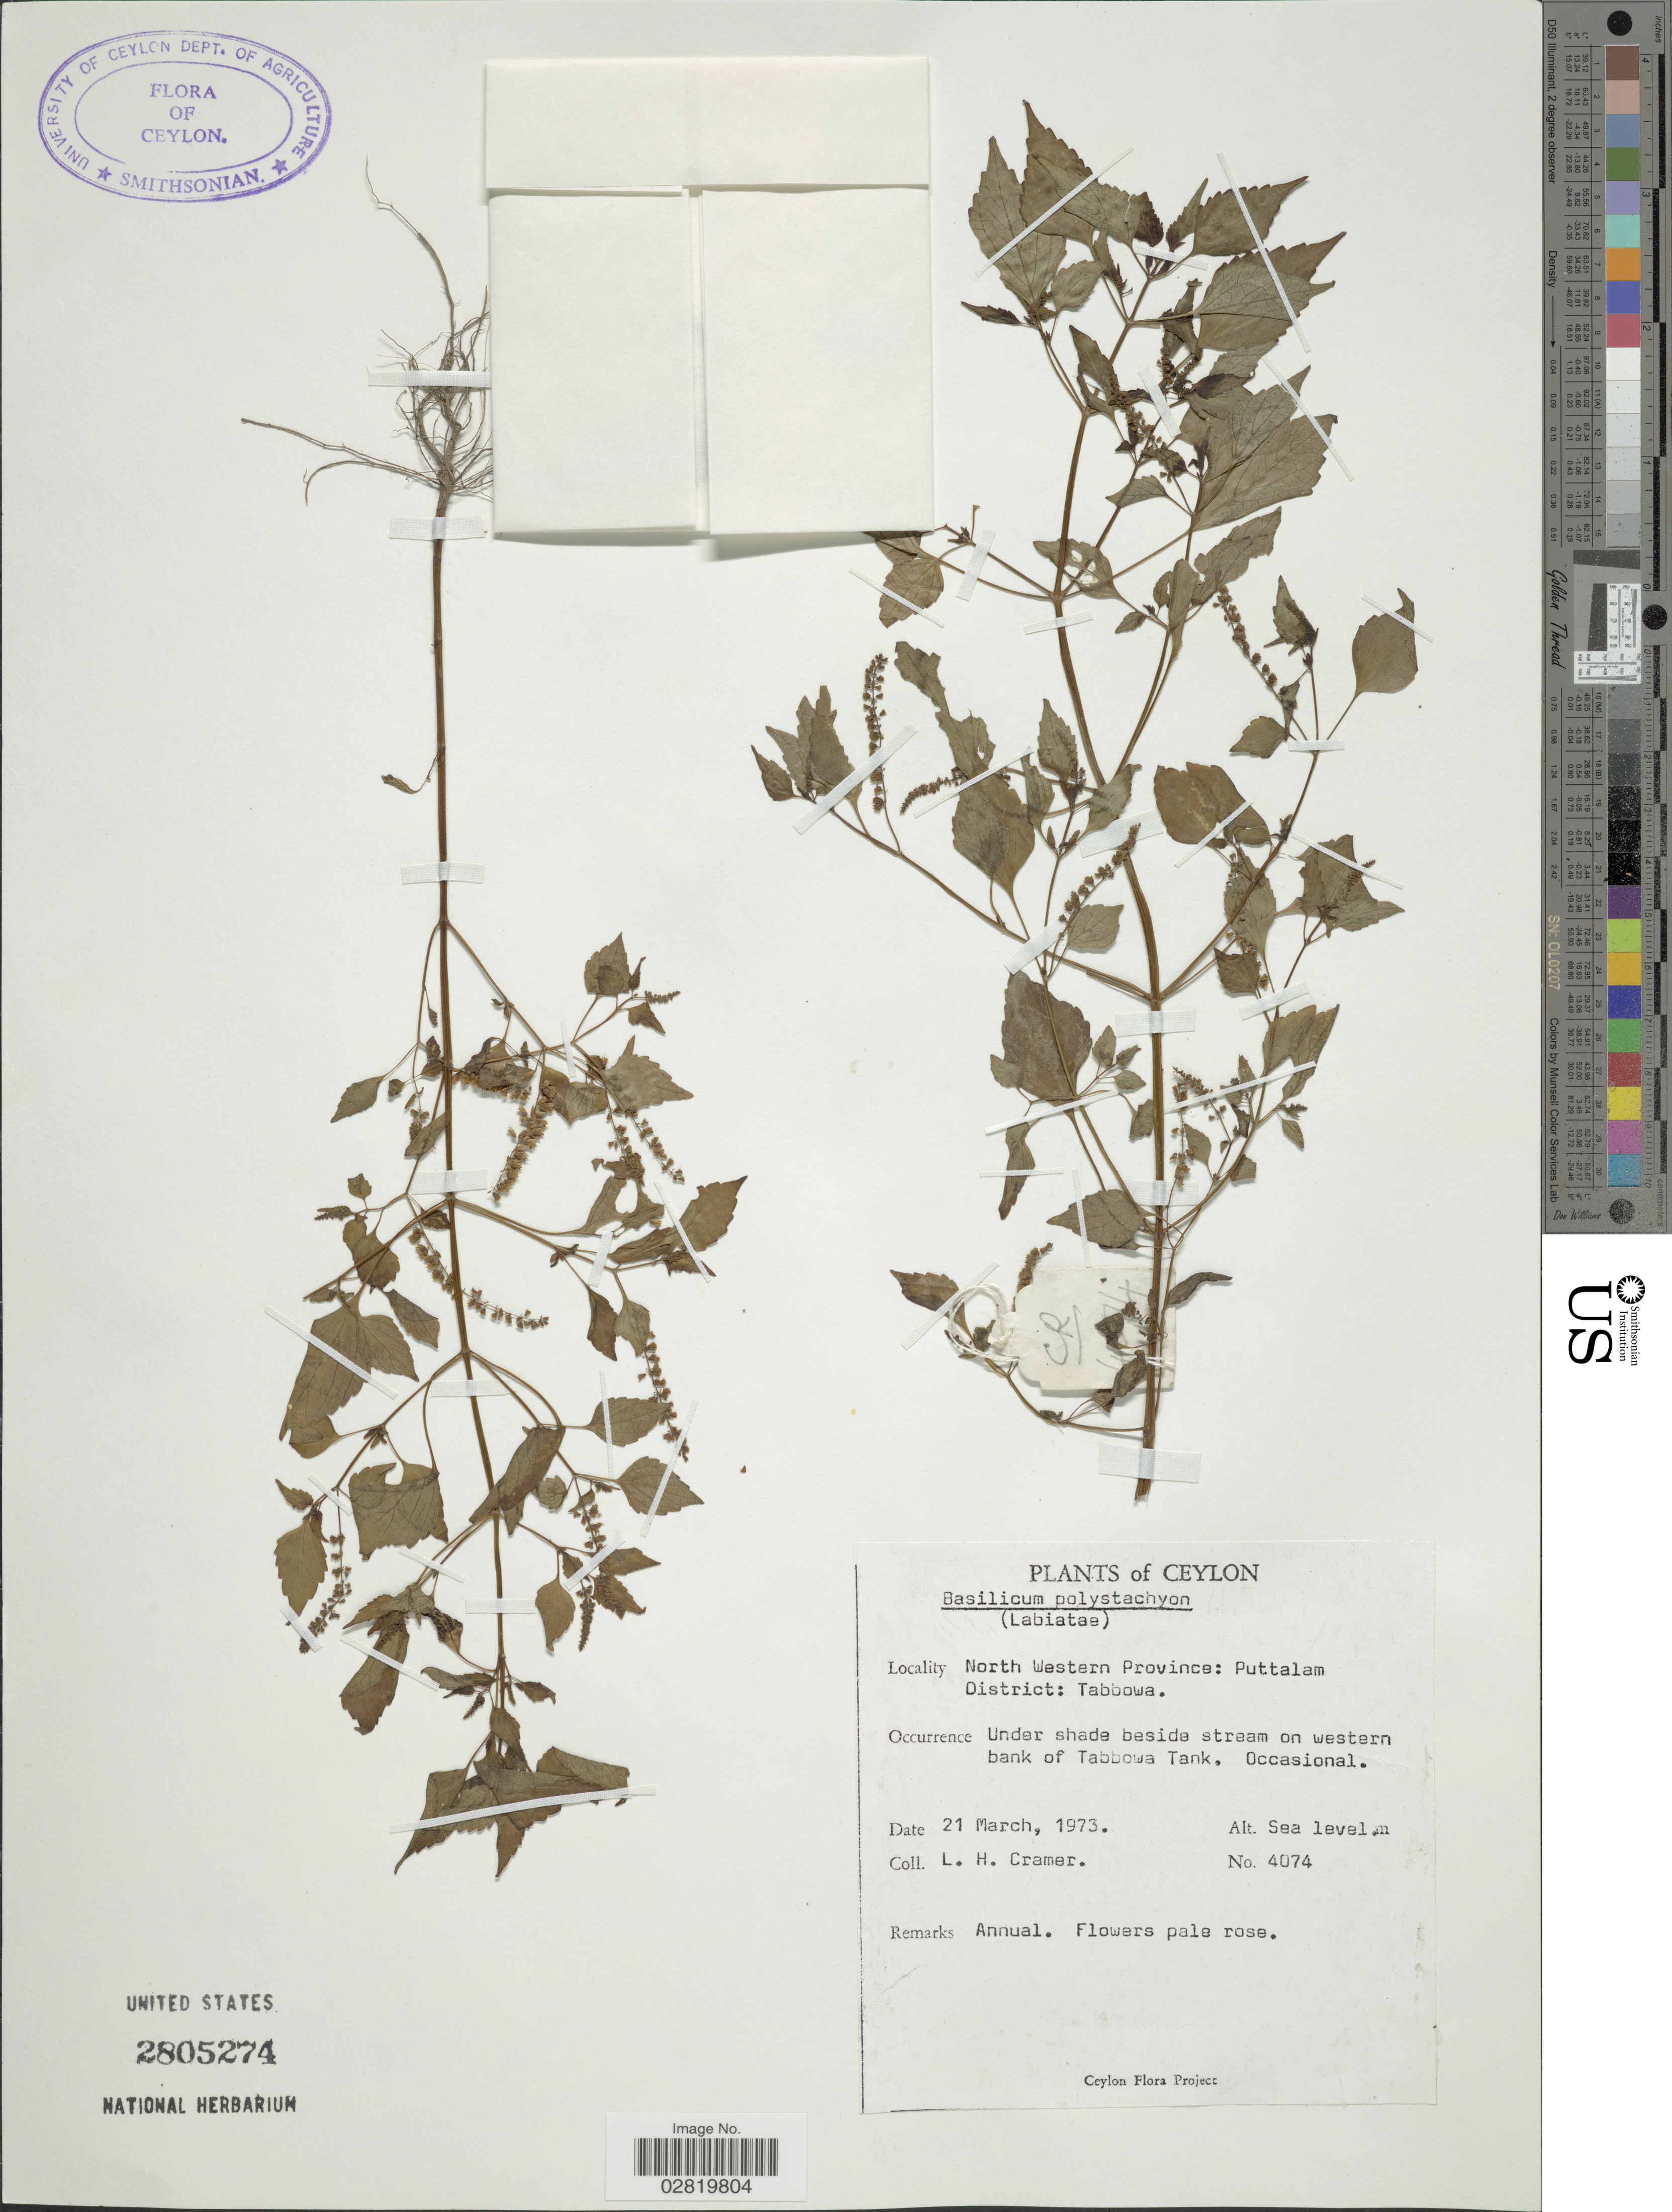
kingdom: Plantae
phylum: Tracheophyta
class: Magnoliopsida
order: Lamiales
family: Lamiaceae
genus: Ocimum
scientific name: Ocimum basilicum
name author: L.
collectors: L. H. Cramer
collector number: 4074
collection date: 1973-03-21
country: Sri Lanka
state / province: North Western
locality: Ceylon, North Western Province: Puttalam District: Tabbowa, Under shade beside stream on western bank of Tabbowa Tank.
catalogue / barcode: US 2805274